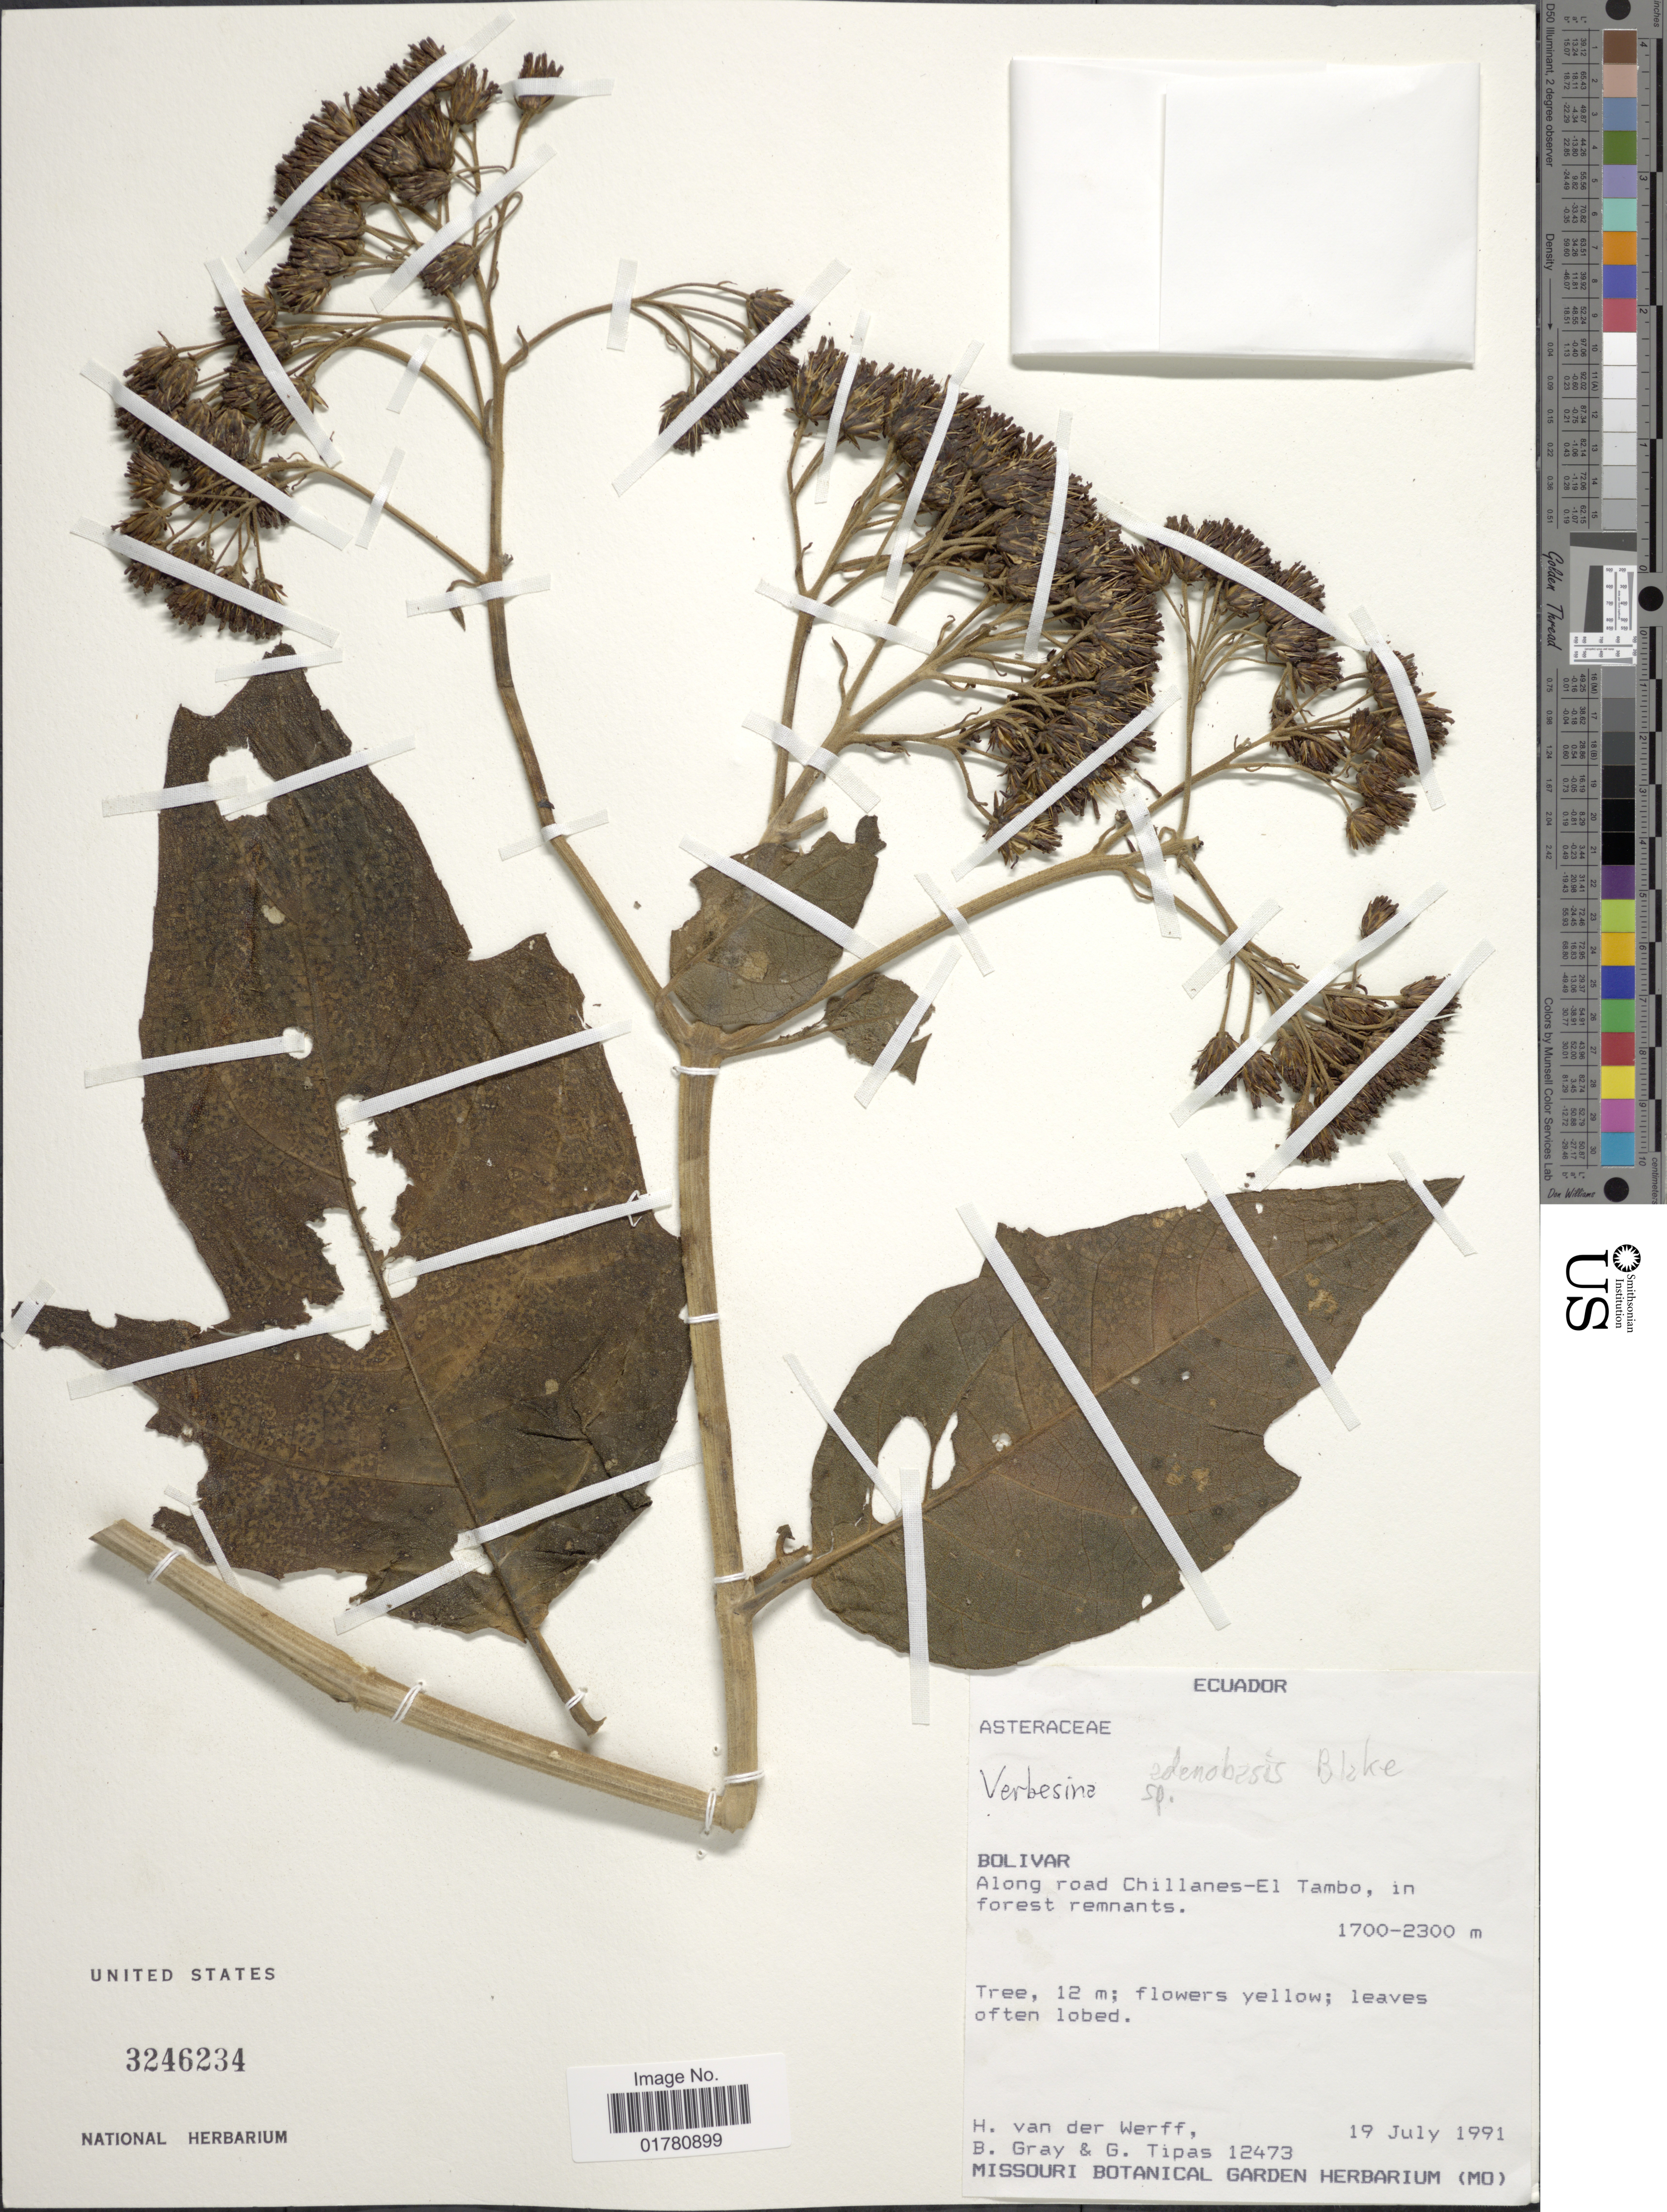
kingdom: Plantae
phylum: Tracheophyta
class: Magnoliopsida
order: Asterales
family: Asteraceae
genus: Verbesina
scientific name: Verbesina latisquama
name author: S.F. Blake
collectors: H. van der Werff, B. Gray & G. Tipas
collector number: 12473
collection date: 1991-07-19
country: Ecuador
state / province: Bolívar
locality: Along road Chillanes-El Tambo, in forest remnants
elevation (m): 1700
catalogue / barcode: US 3246234